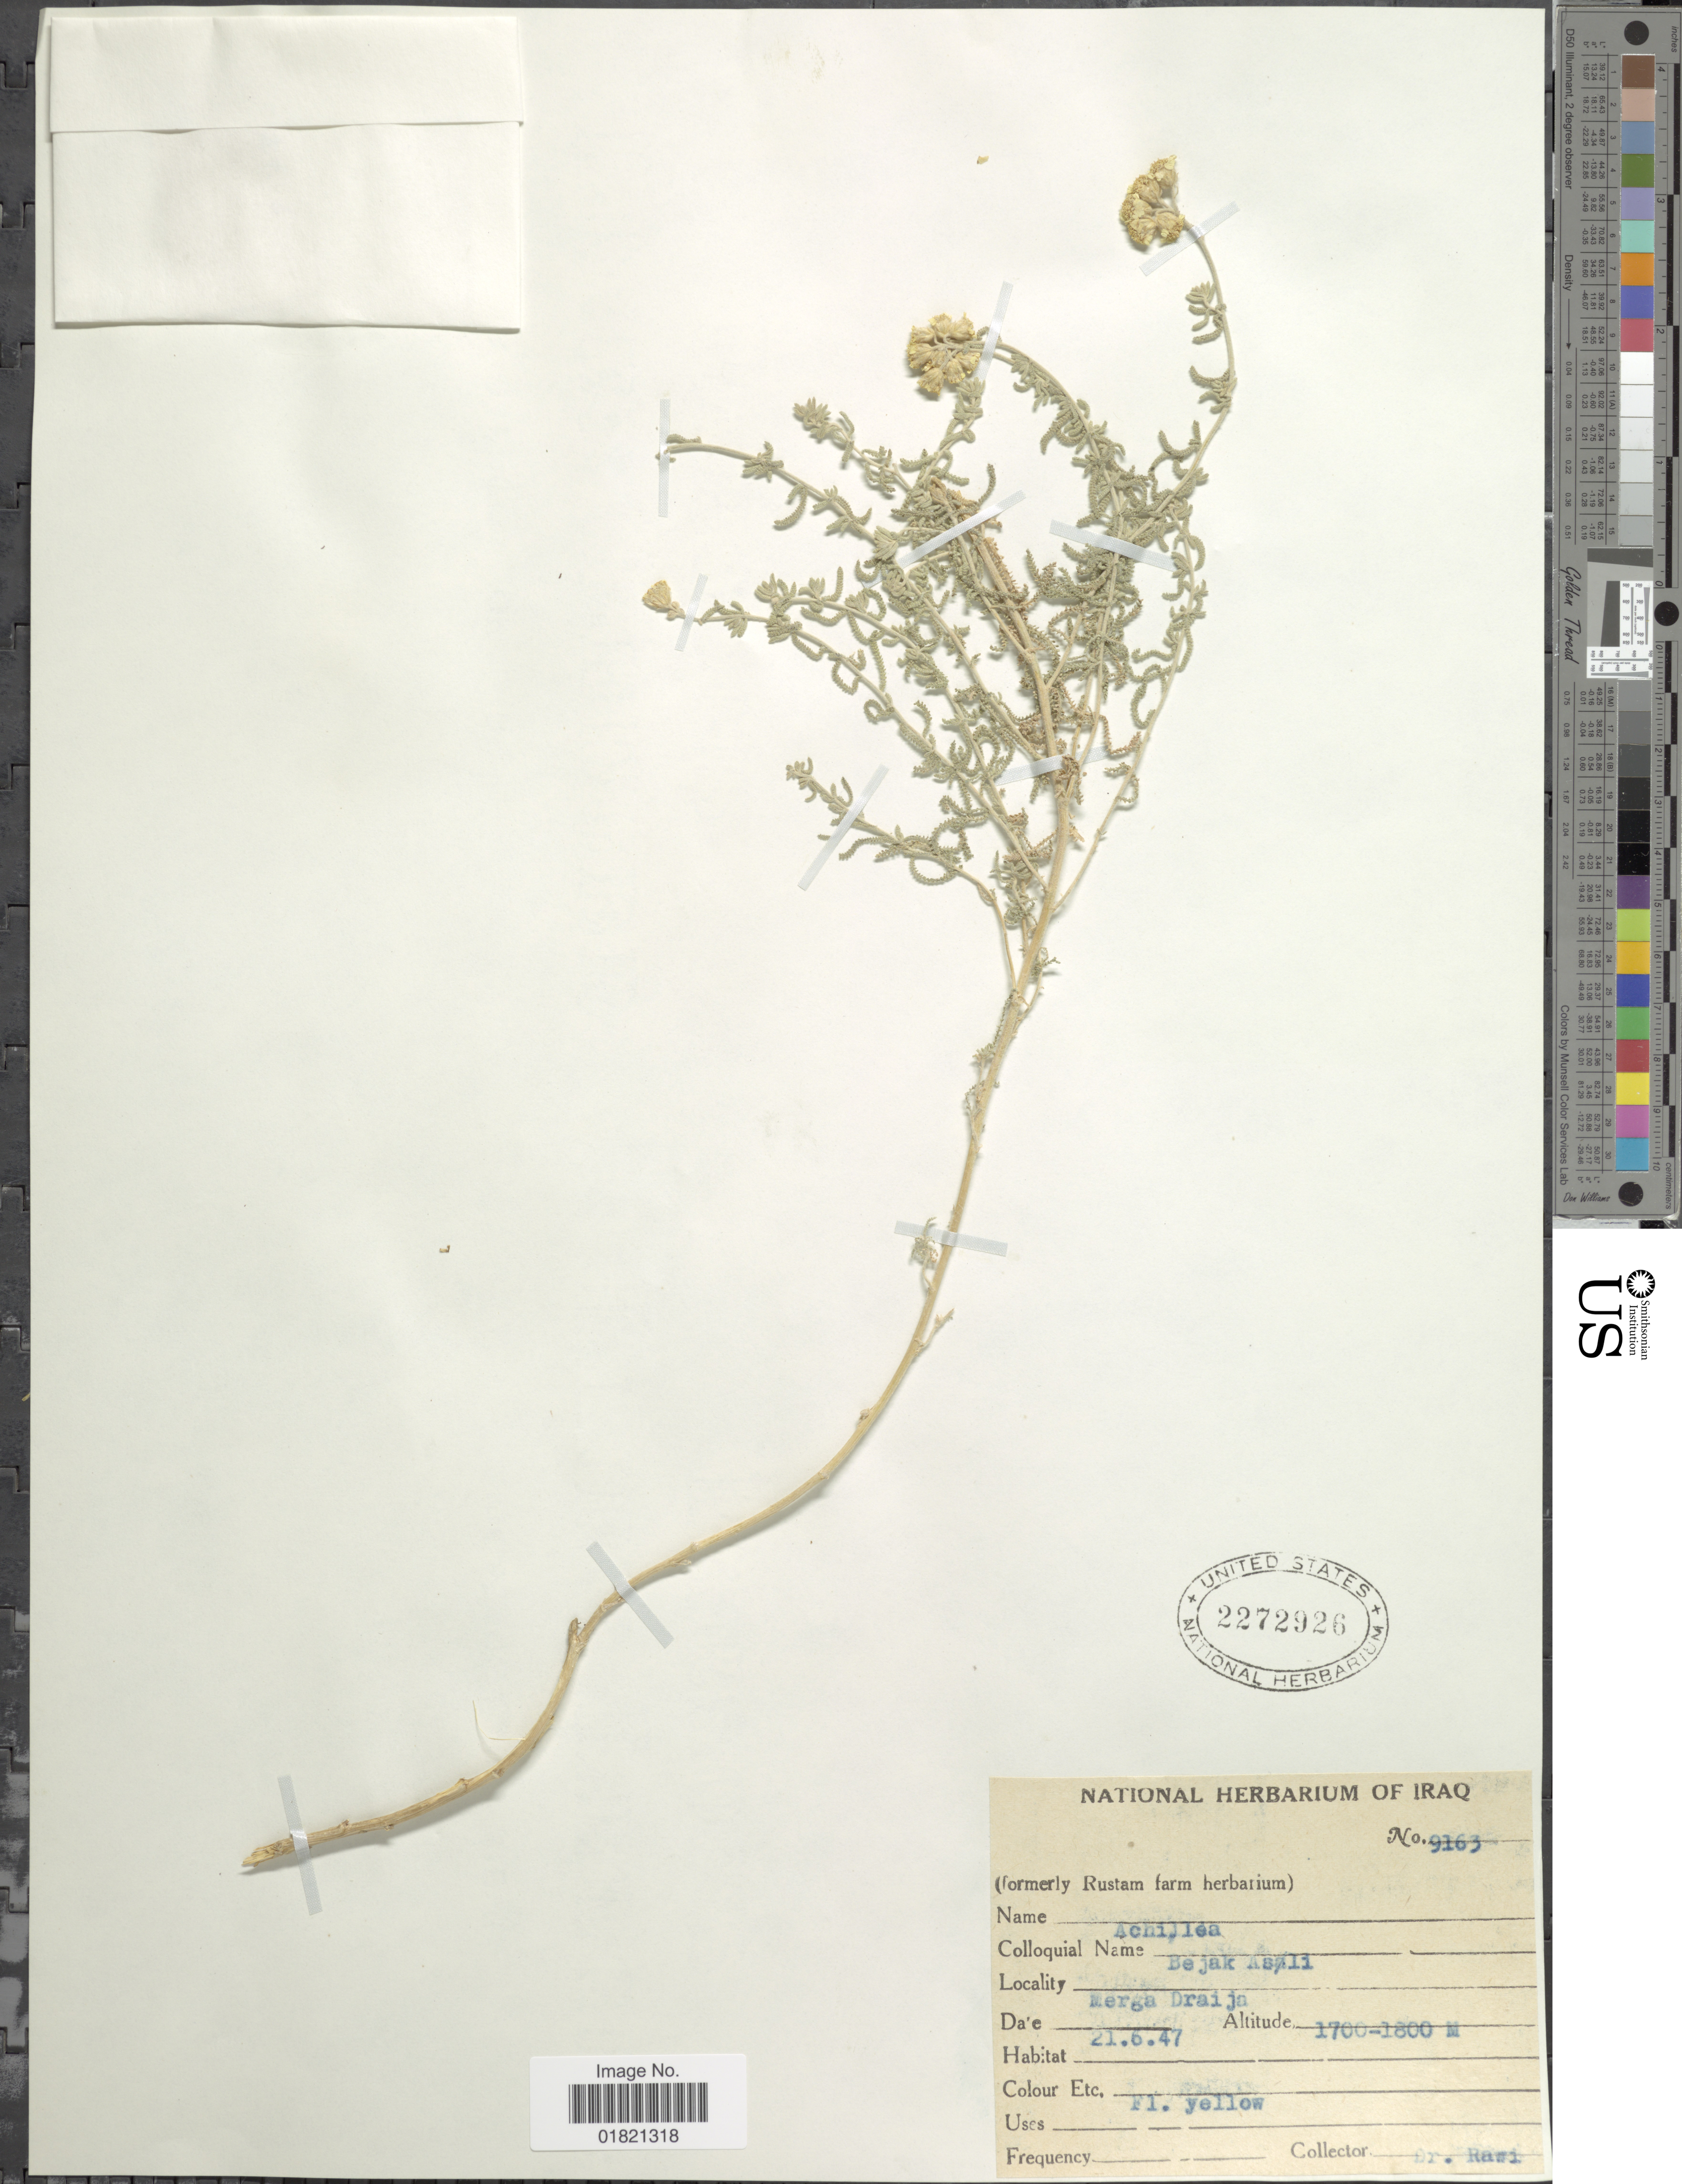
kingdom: Plantae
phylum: Tracheophyta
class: Magnoliopsida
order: Asterales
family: Asteraceae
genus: Achillea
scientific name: Achillea sp.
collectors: -. Rawi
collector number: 9163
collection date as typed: Transcribed d/m/y: 21/6/47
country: Iraq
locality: Bejak Asali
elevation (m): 1700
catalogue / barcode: US 2272926